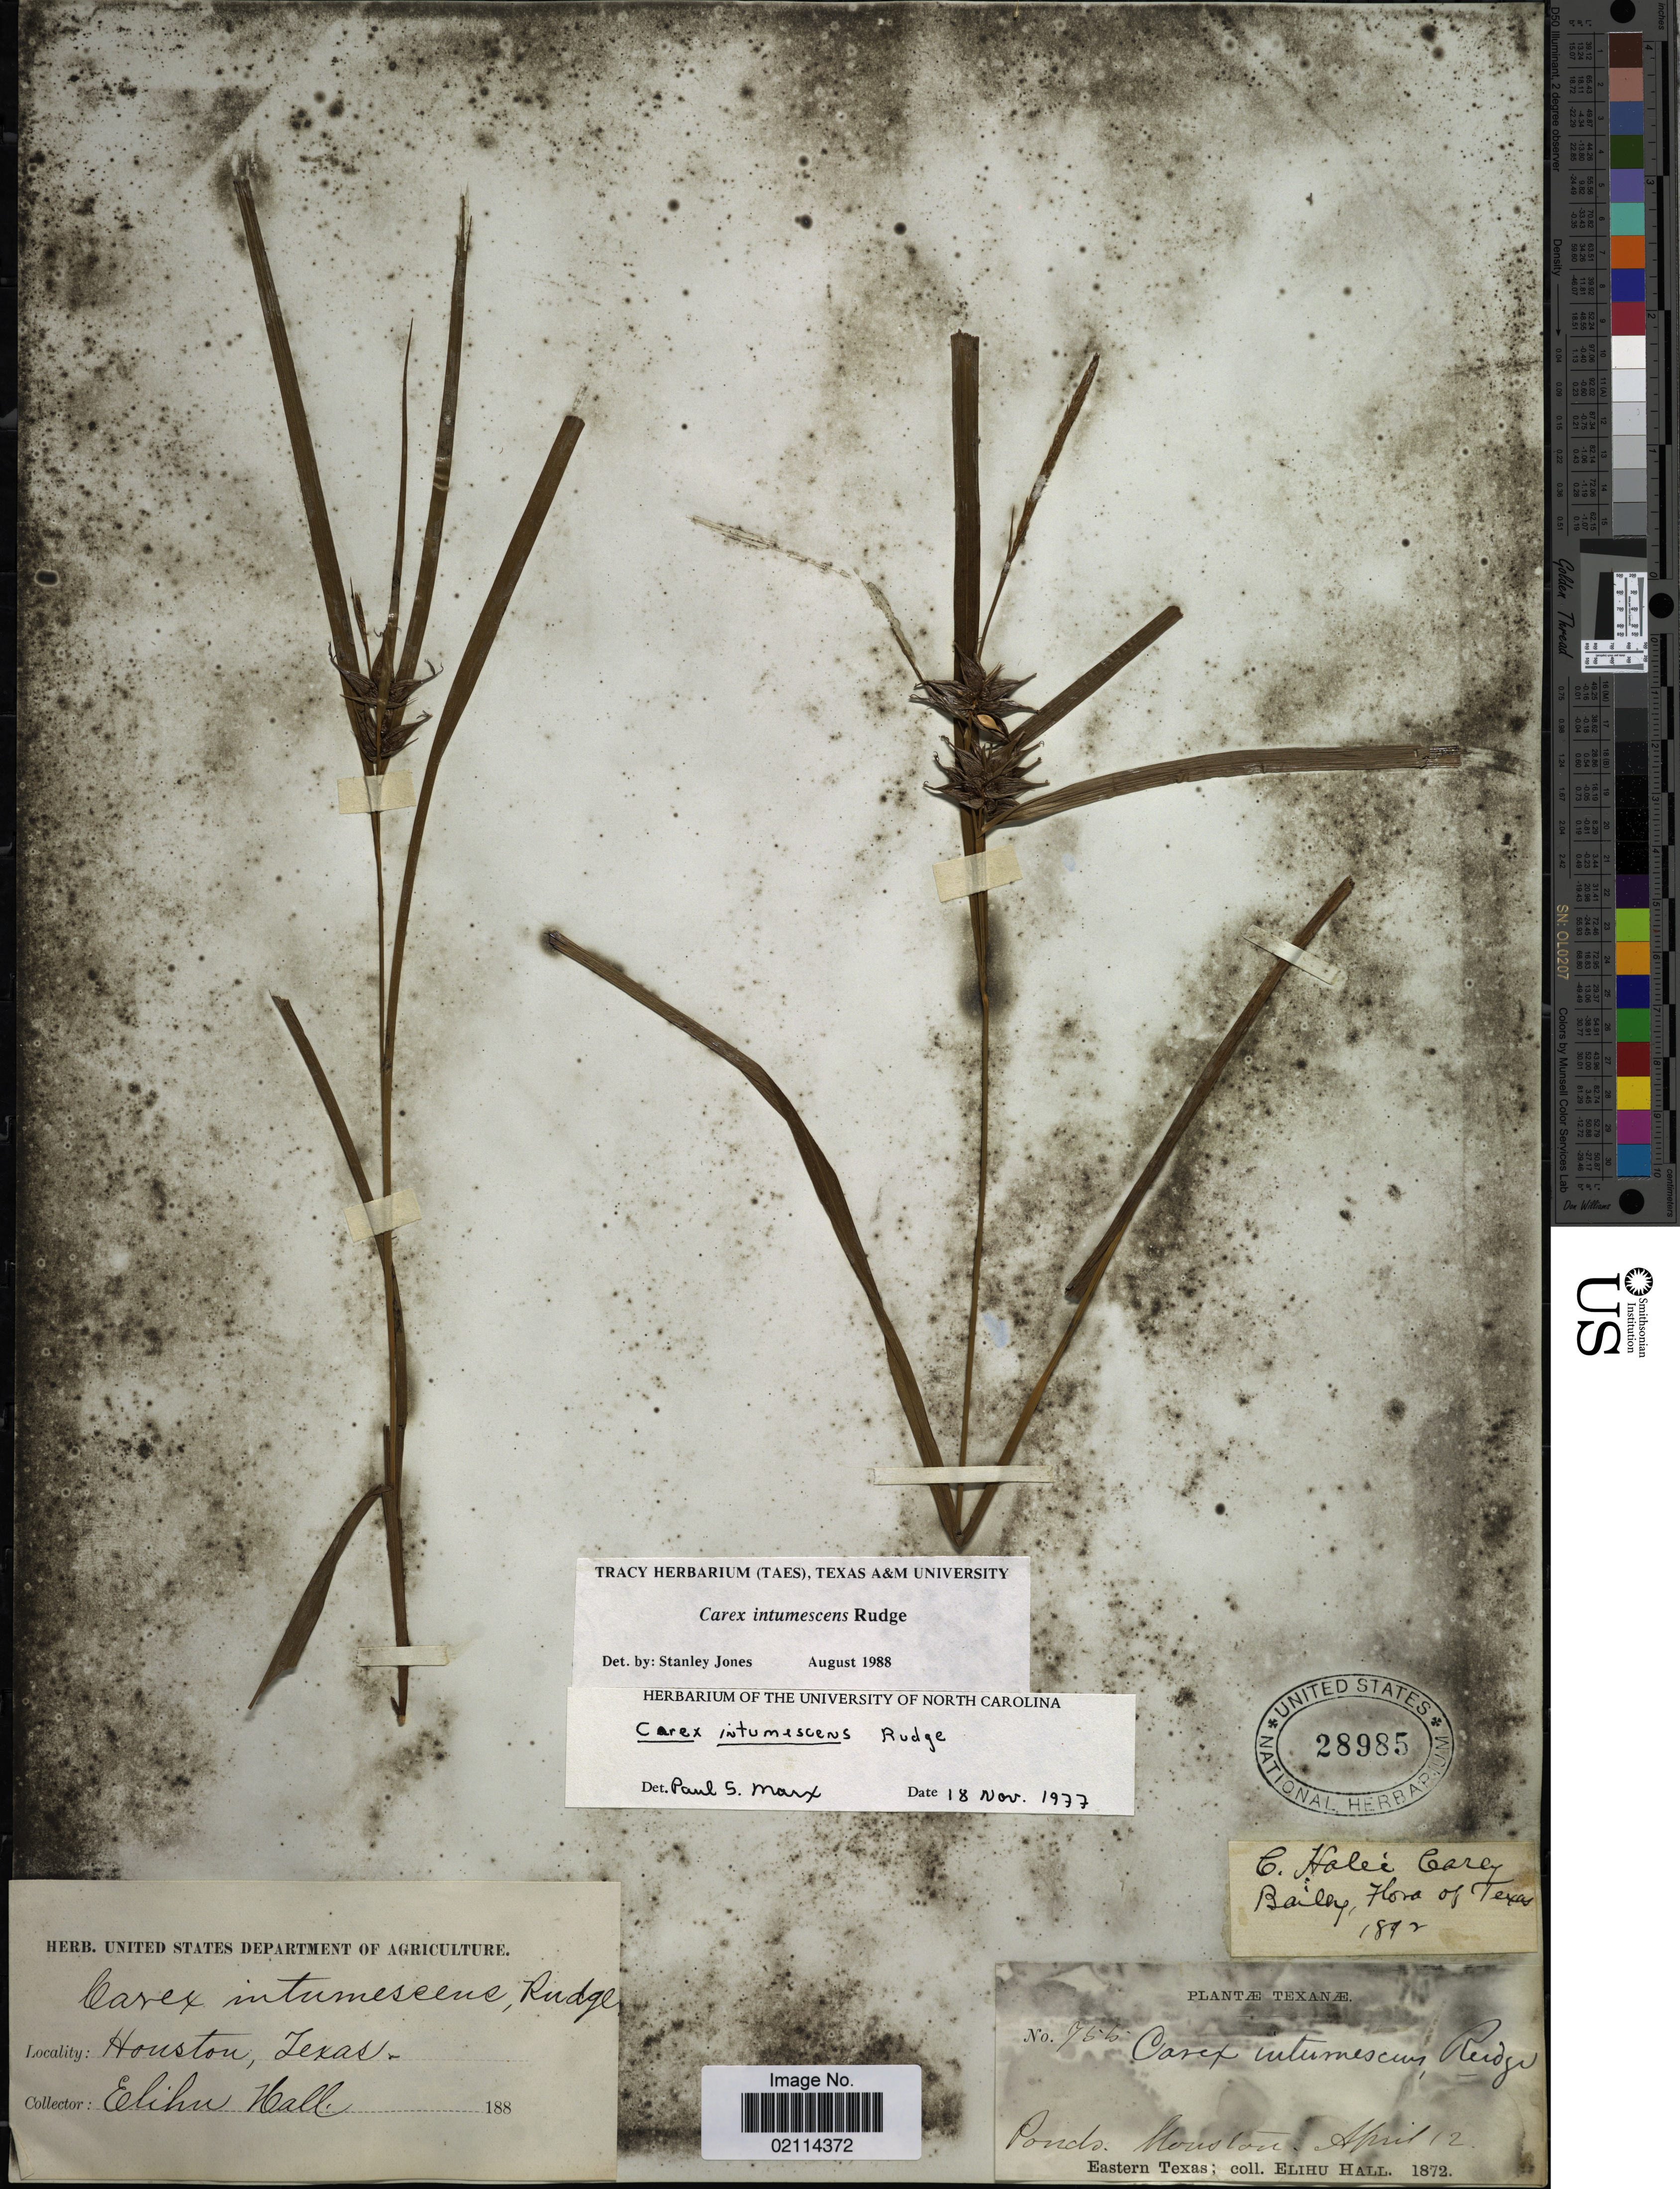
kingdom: Plantae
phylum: Tracheophyta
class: Liliopsida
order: Poales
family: Cyperaceae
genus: Carex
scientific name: Carex intumescens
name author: Rudge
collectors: E. Hall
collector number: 755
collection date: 1872-04-12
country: United States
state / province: Texas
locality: Houston, Ponds.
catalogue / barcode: US 28985